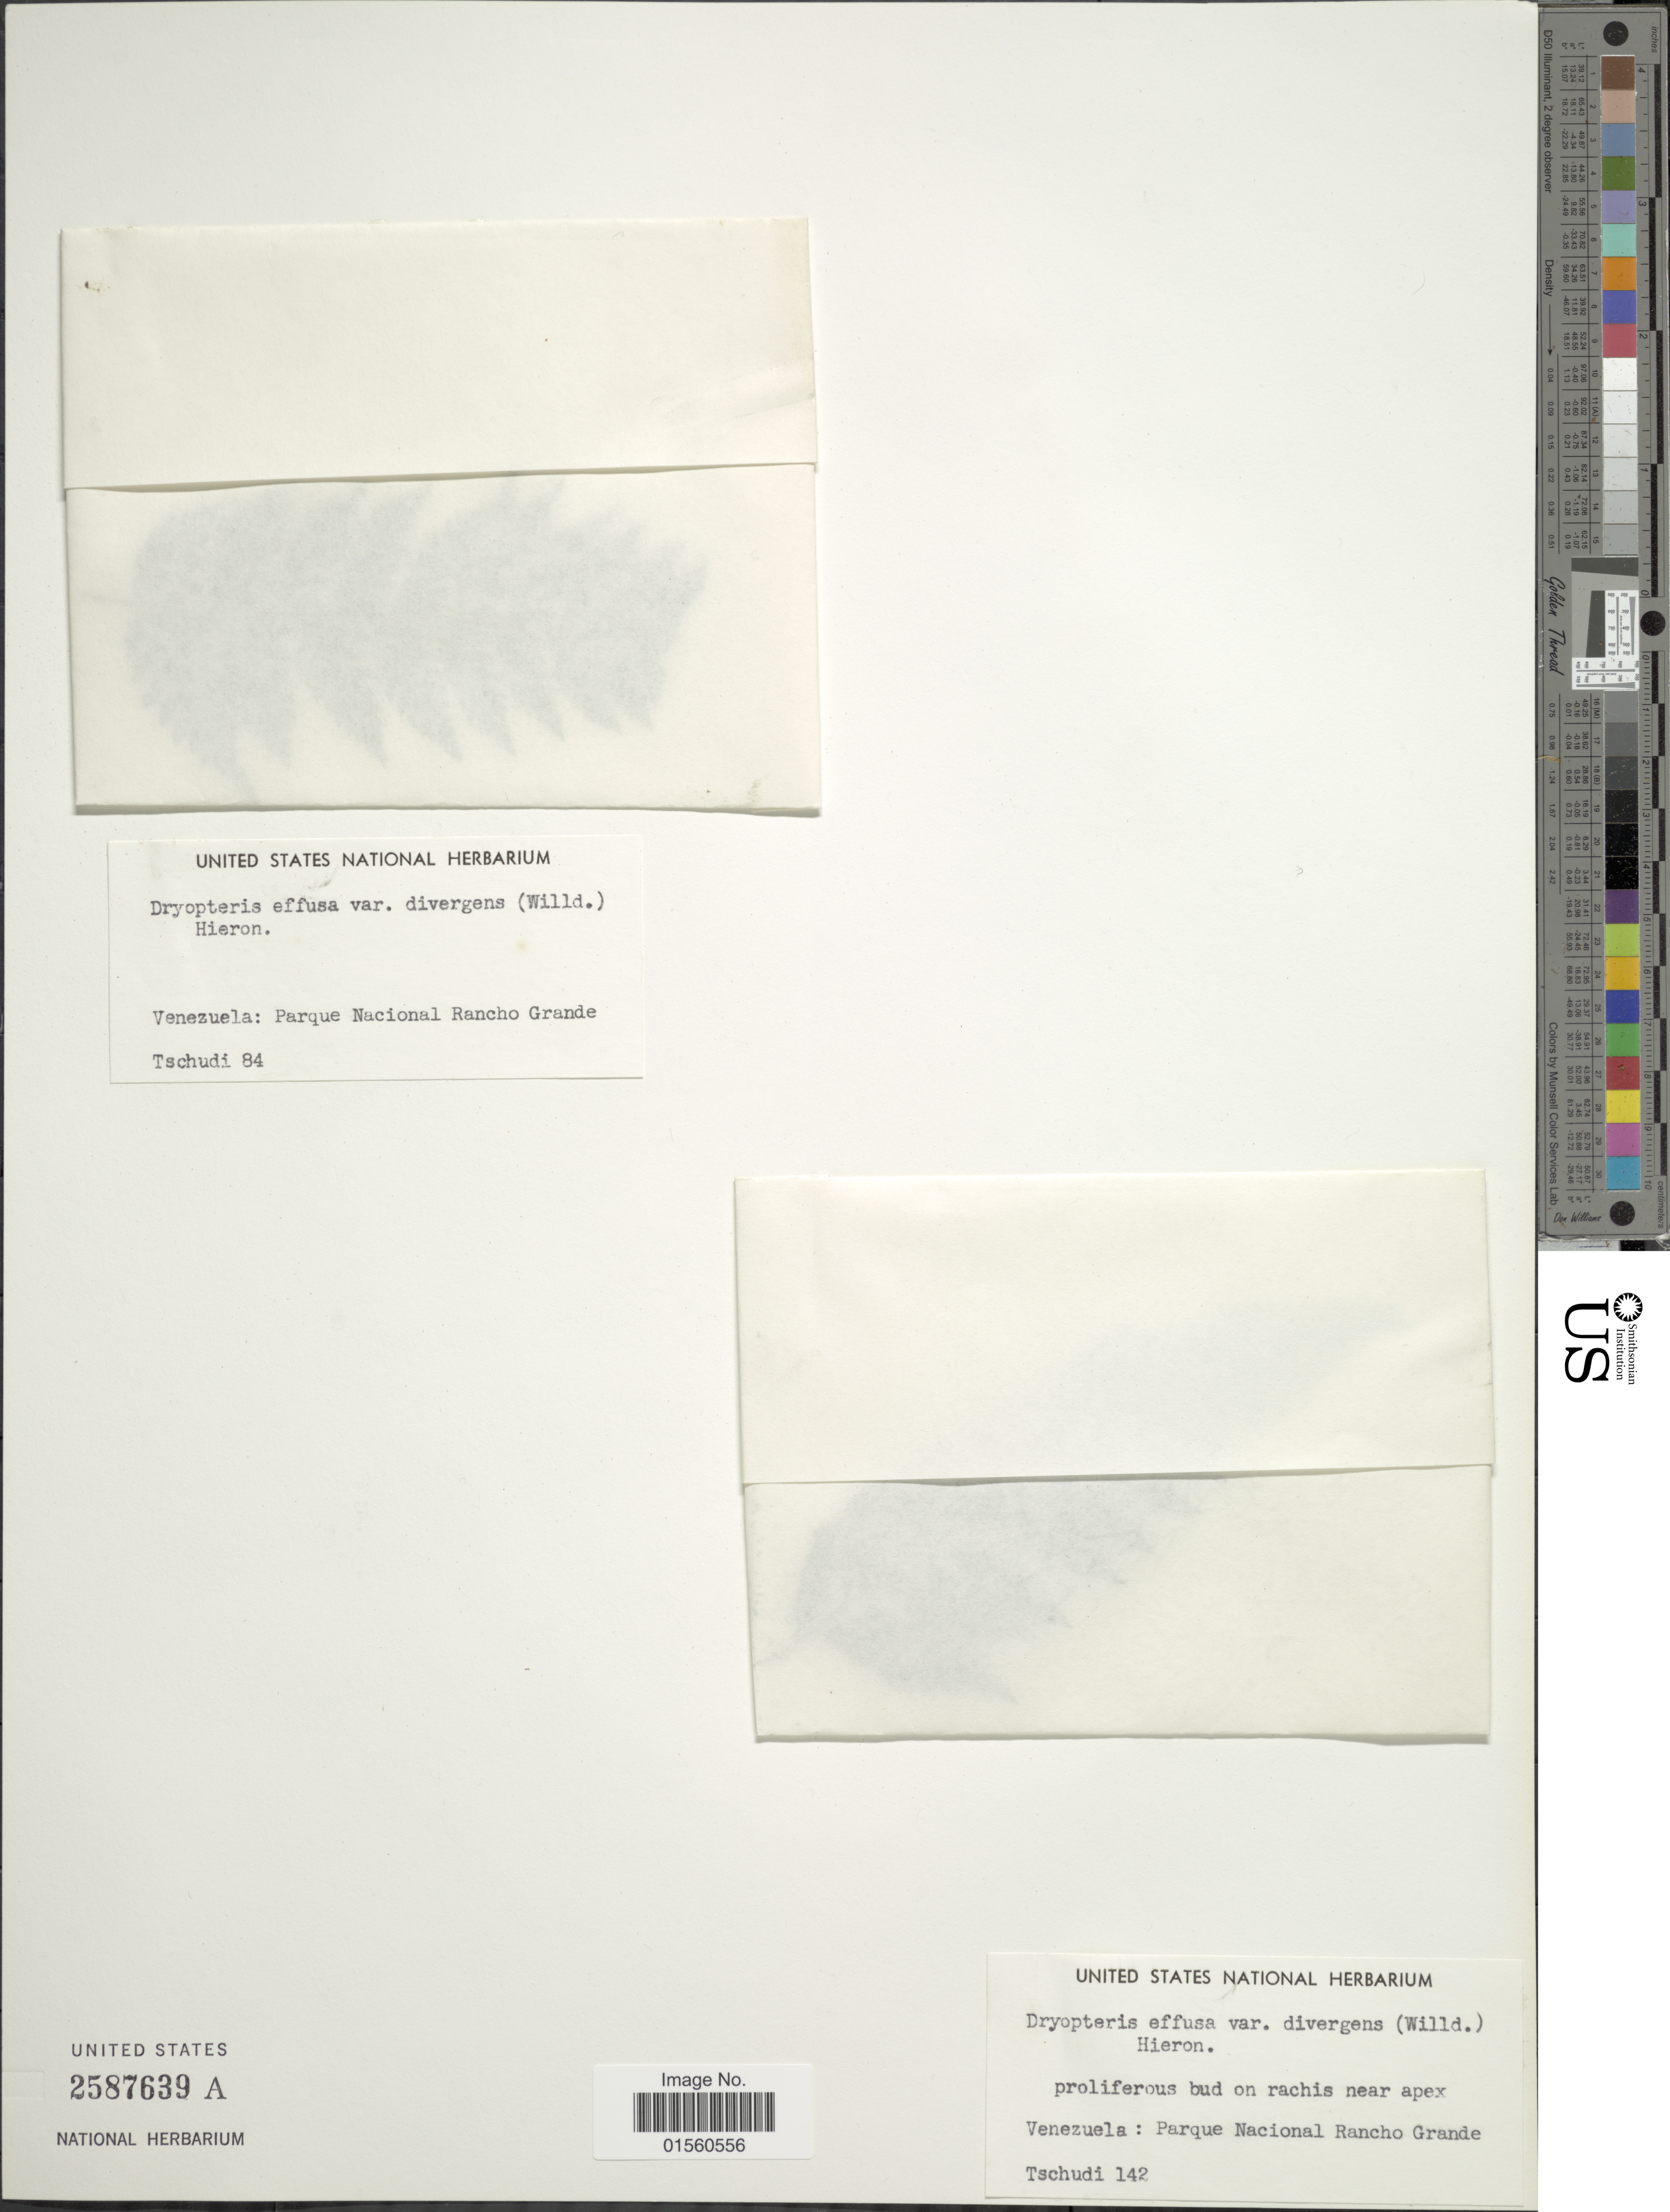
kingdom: Plantae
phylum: Tracheophyta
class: Polypodiopsida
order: Polypodiales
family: Dryopteridaceae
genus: Parapolystichum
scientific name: Parapolystichum effusum var. effusum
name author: (Sw.) Ching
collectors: Tschudi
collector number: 84/142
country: Venezuela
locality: Venezuela: Parque Nacional Rancho Grande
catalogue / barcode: US 2587639A